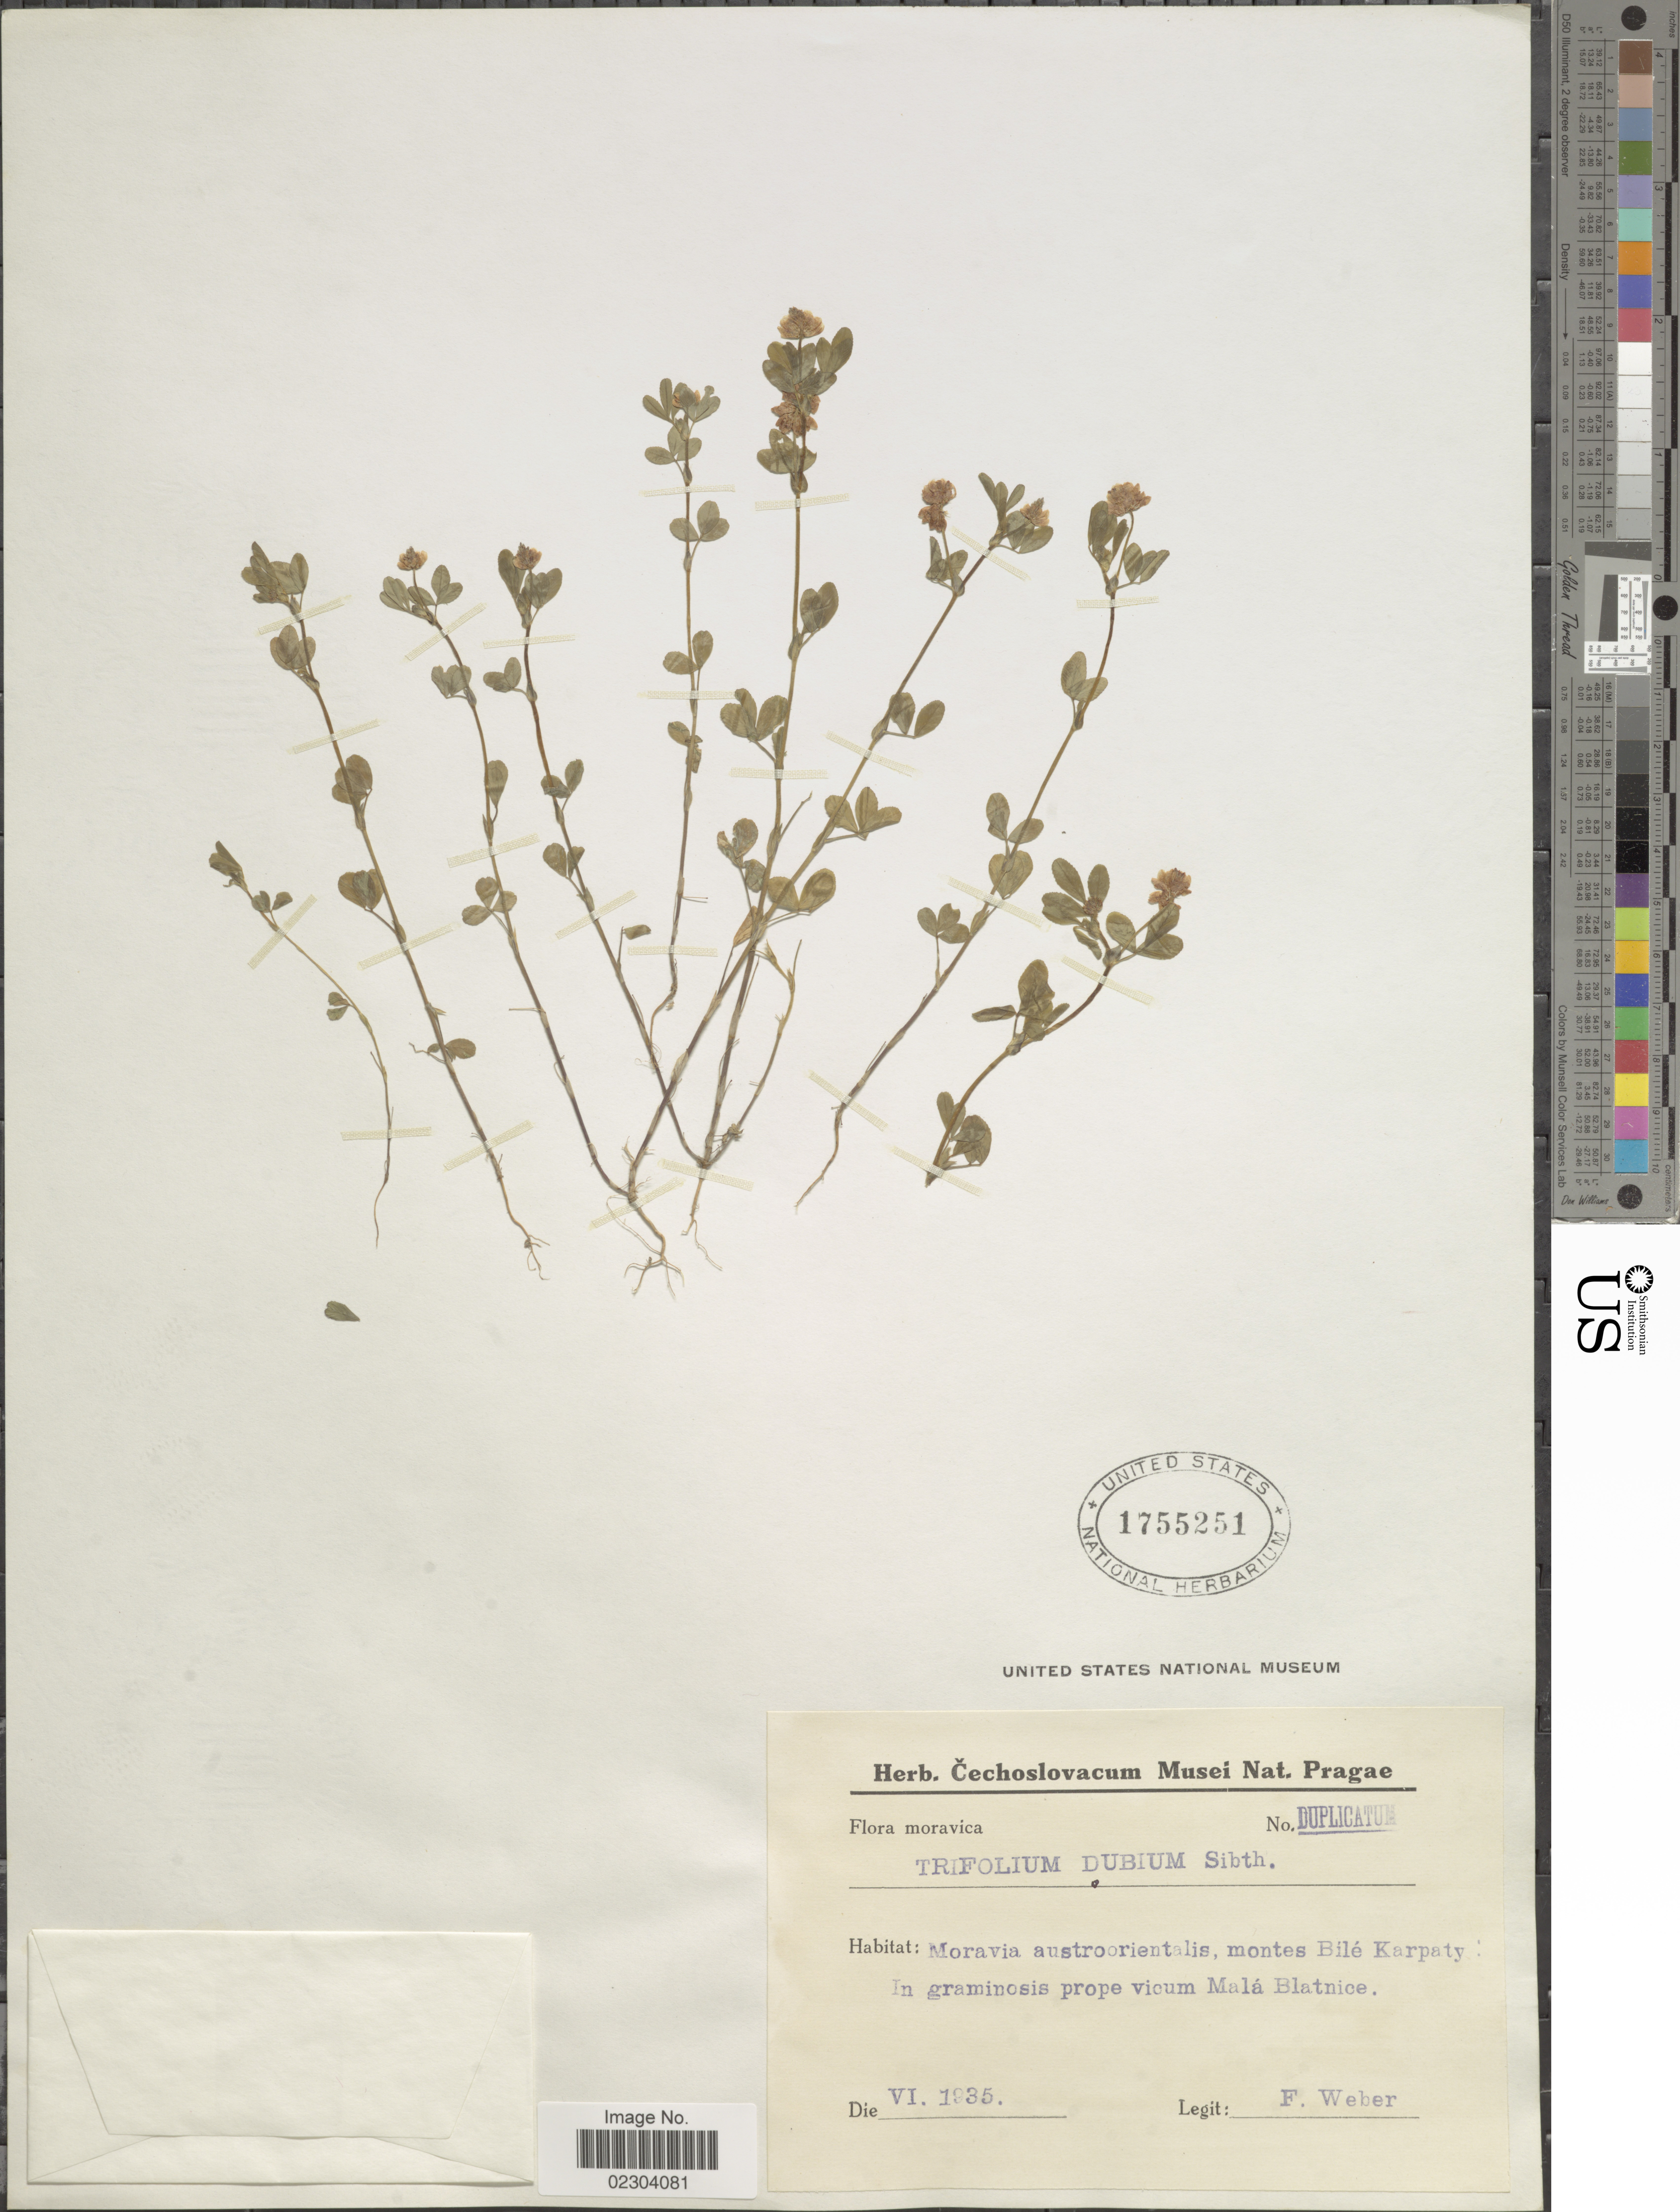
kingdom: Plantae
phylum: Tracheophyta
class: Magnoliopsida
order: Fabales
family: Fabaceae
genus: Trifolium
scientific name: Trifolium dubium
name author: Sibth.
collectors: F. Weber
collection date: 1935-06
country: Czechia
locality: Moravica. Moravia austroorientalis, montes Bile Karpaty. In graminosis prope vicum Mala Blatnice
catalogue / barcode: US 1755251